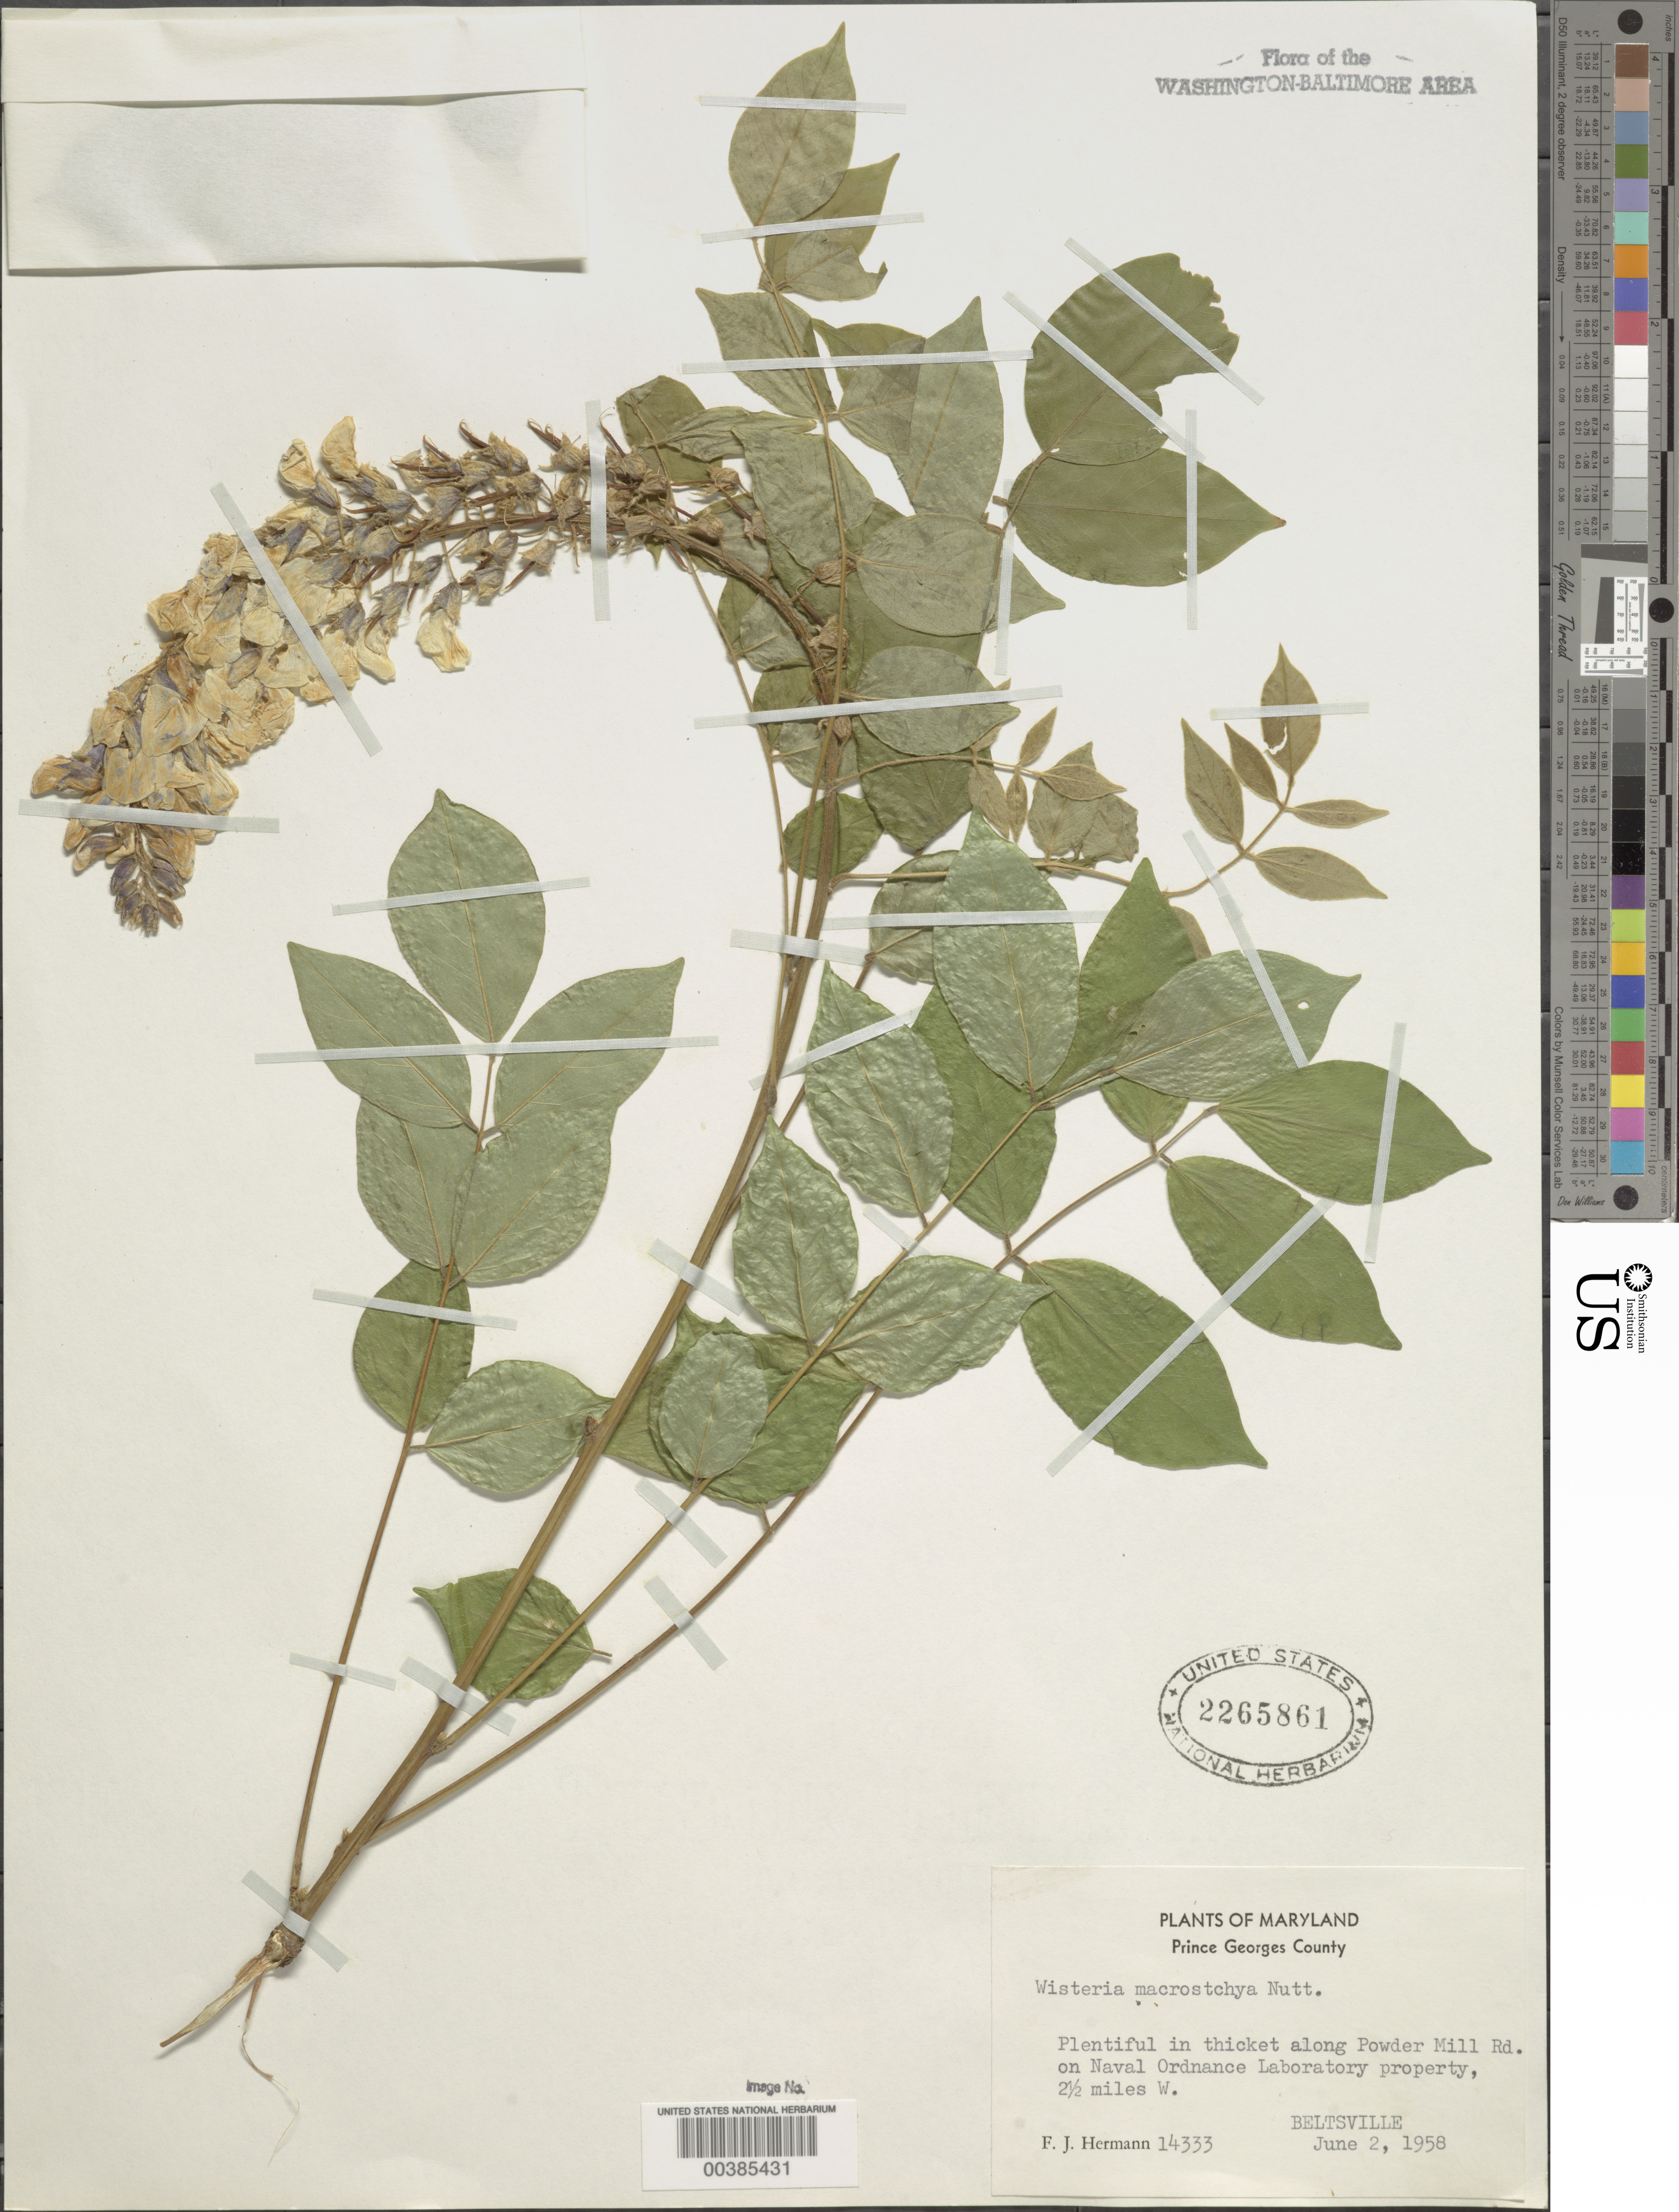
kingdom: Plantae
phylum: Tracheophyta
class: Magnoliopsida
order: Fabales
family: Fabaceae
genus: Wisteria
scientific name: Wisteria frutescens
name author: (L.) Poir.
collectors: F. J. Hermann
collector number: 14333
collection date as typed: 02 Jun 1958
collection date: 1958-06-02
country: United States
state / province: Maryland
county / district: Prince George's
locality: Powder Mill Road, Naval Ordinance Lab Property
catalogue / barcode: US 2265861